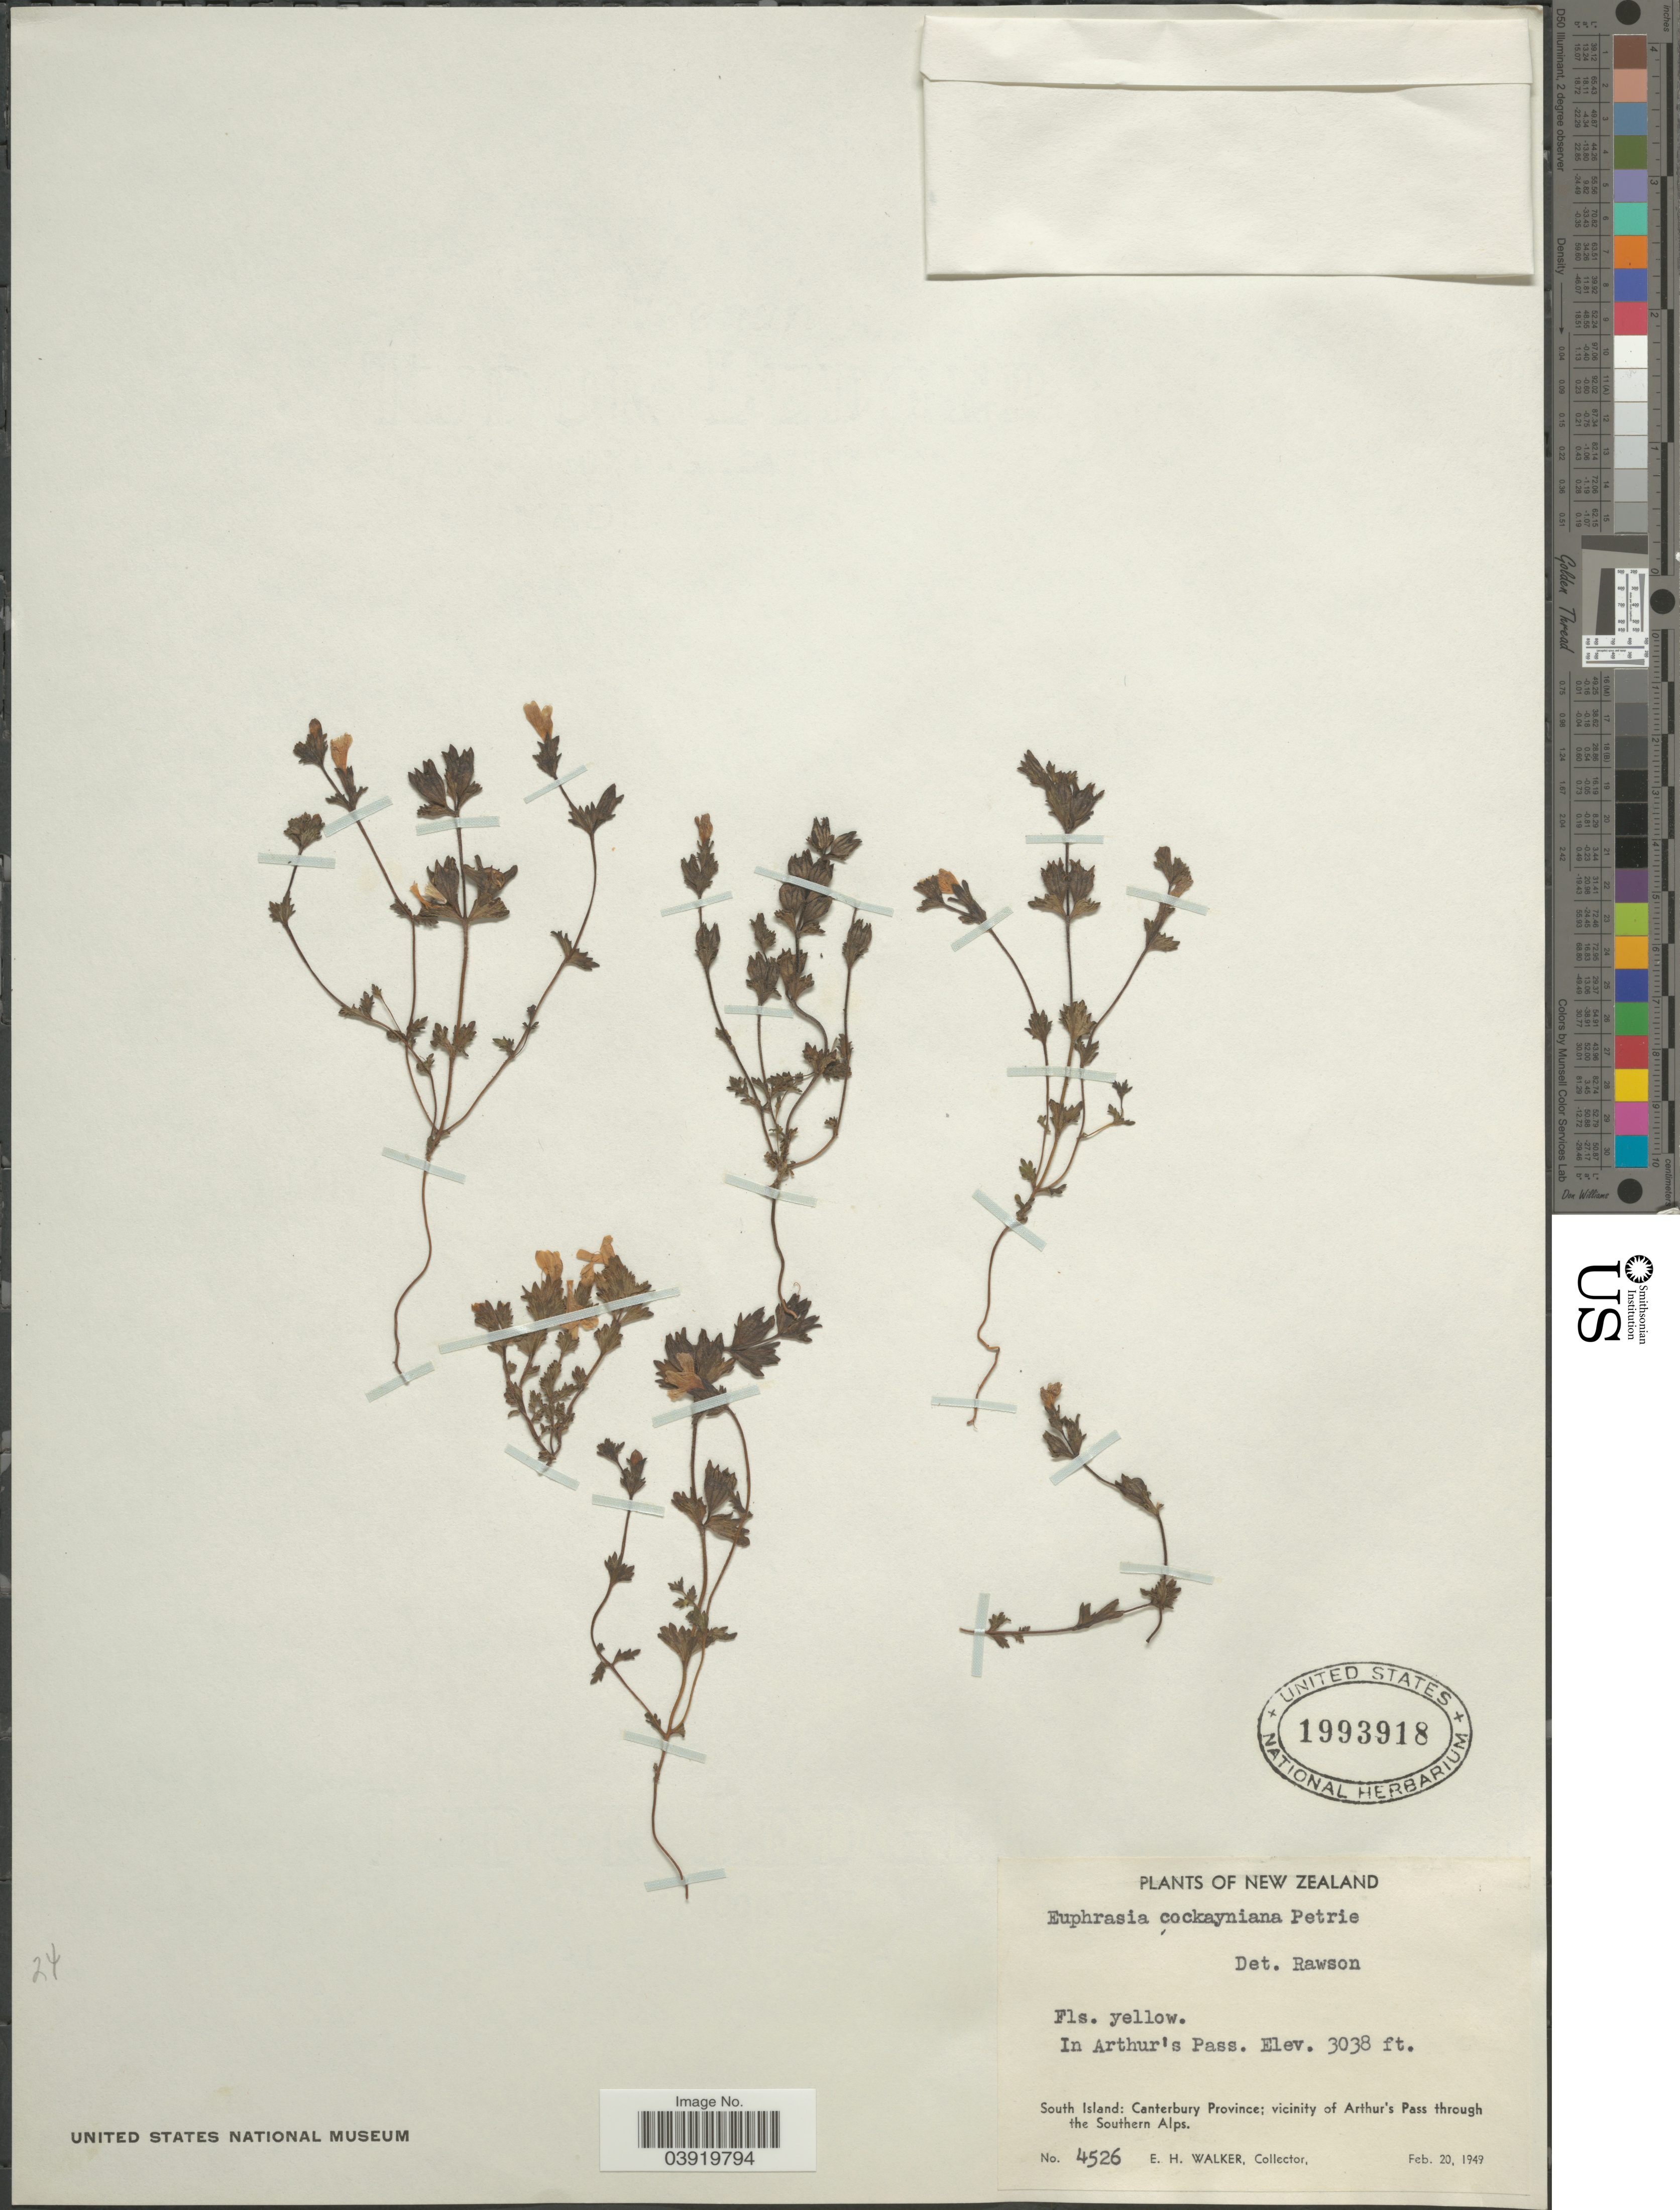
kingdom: Plantae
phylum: Tracheophyta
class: Magnoliopsida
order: Lamiales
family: Orobanchaceae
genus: Euphrasia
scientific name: Euphrasia cockayniana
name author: Petrie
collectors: E. H. Walker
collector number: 4526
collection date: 1949-02-20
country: New Zealand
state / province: Canterbury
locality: In Arthur's Pass. South Island; vicinity of Arthur's Pass through the Southern Alps.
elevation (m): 926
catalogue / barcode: US 1993918